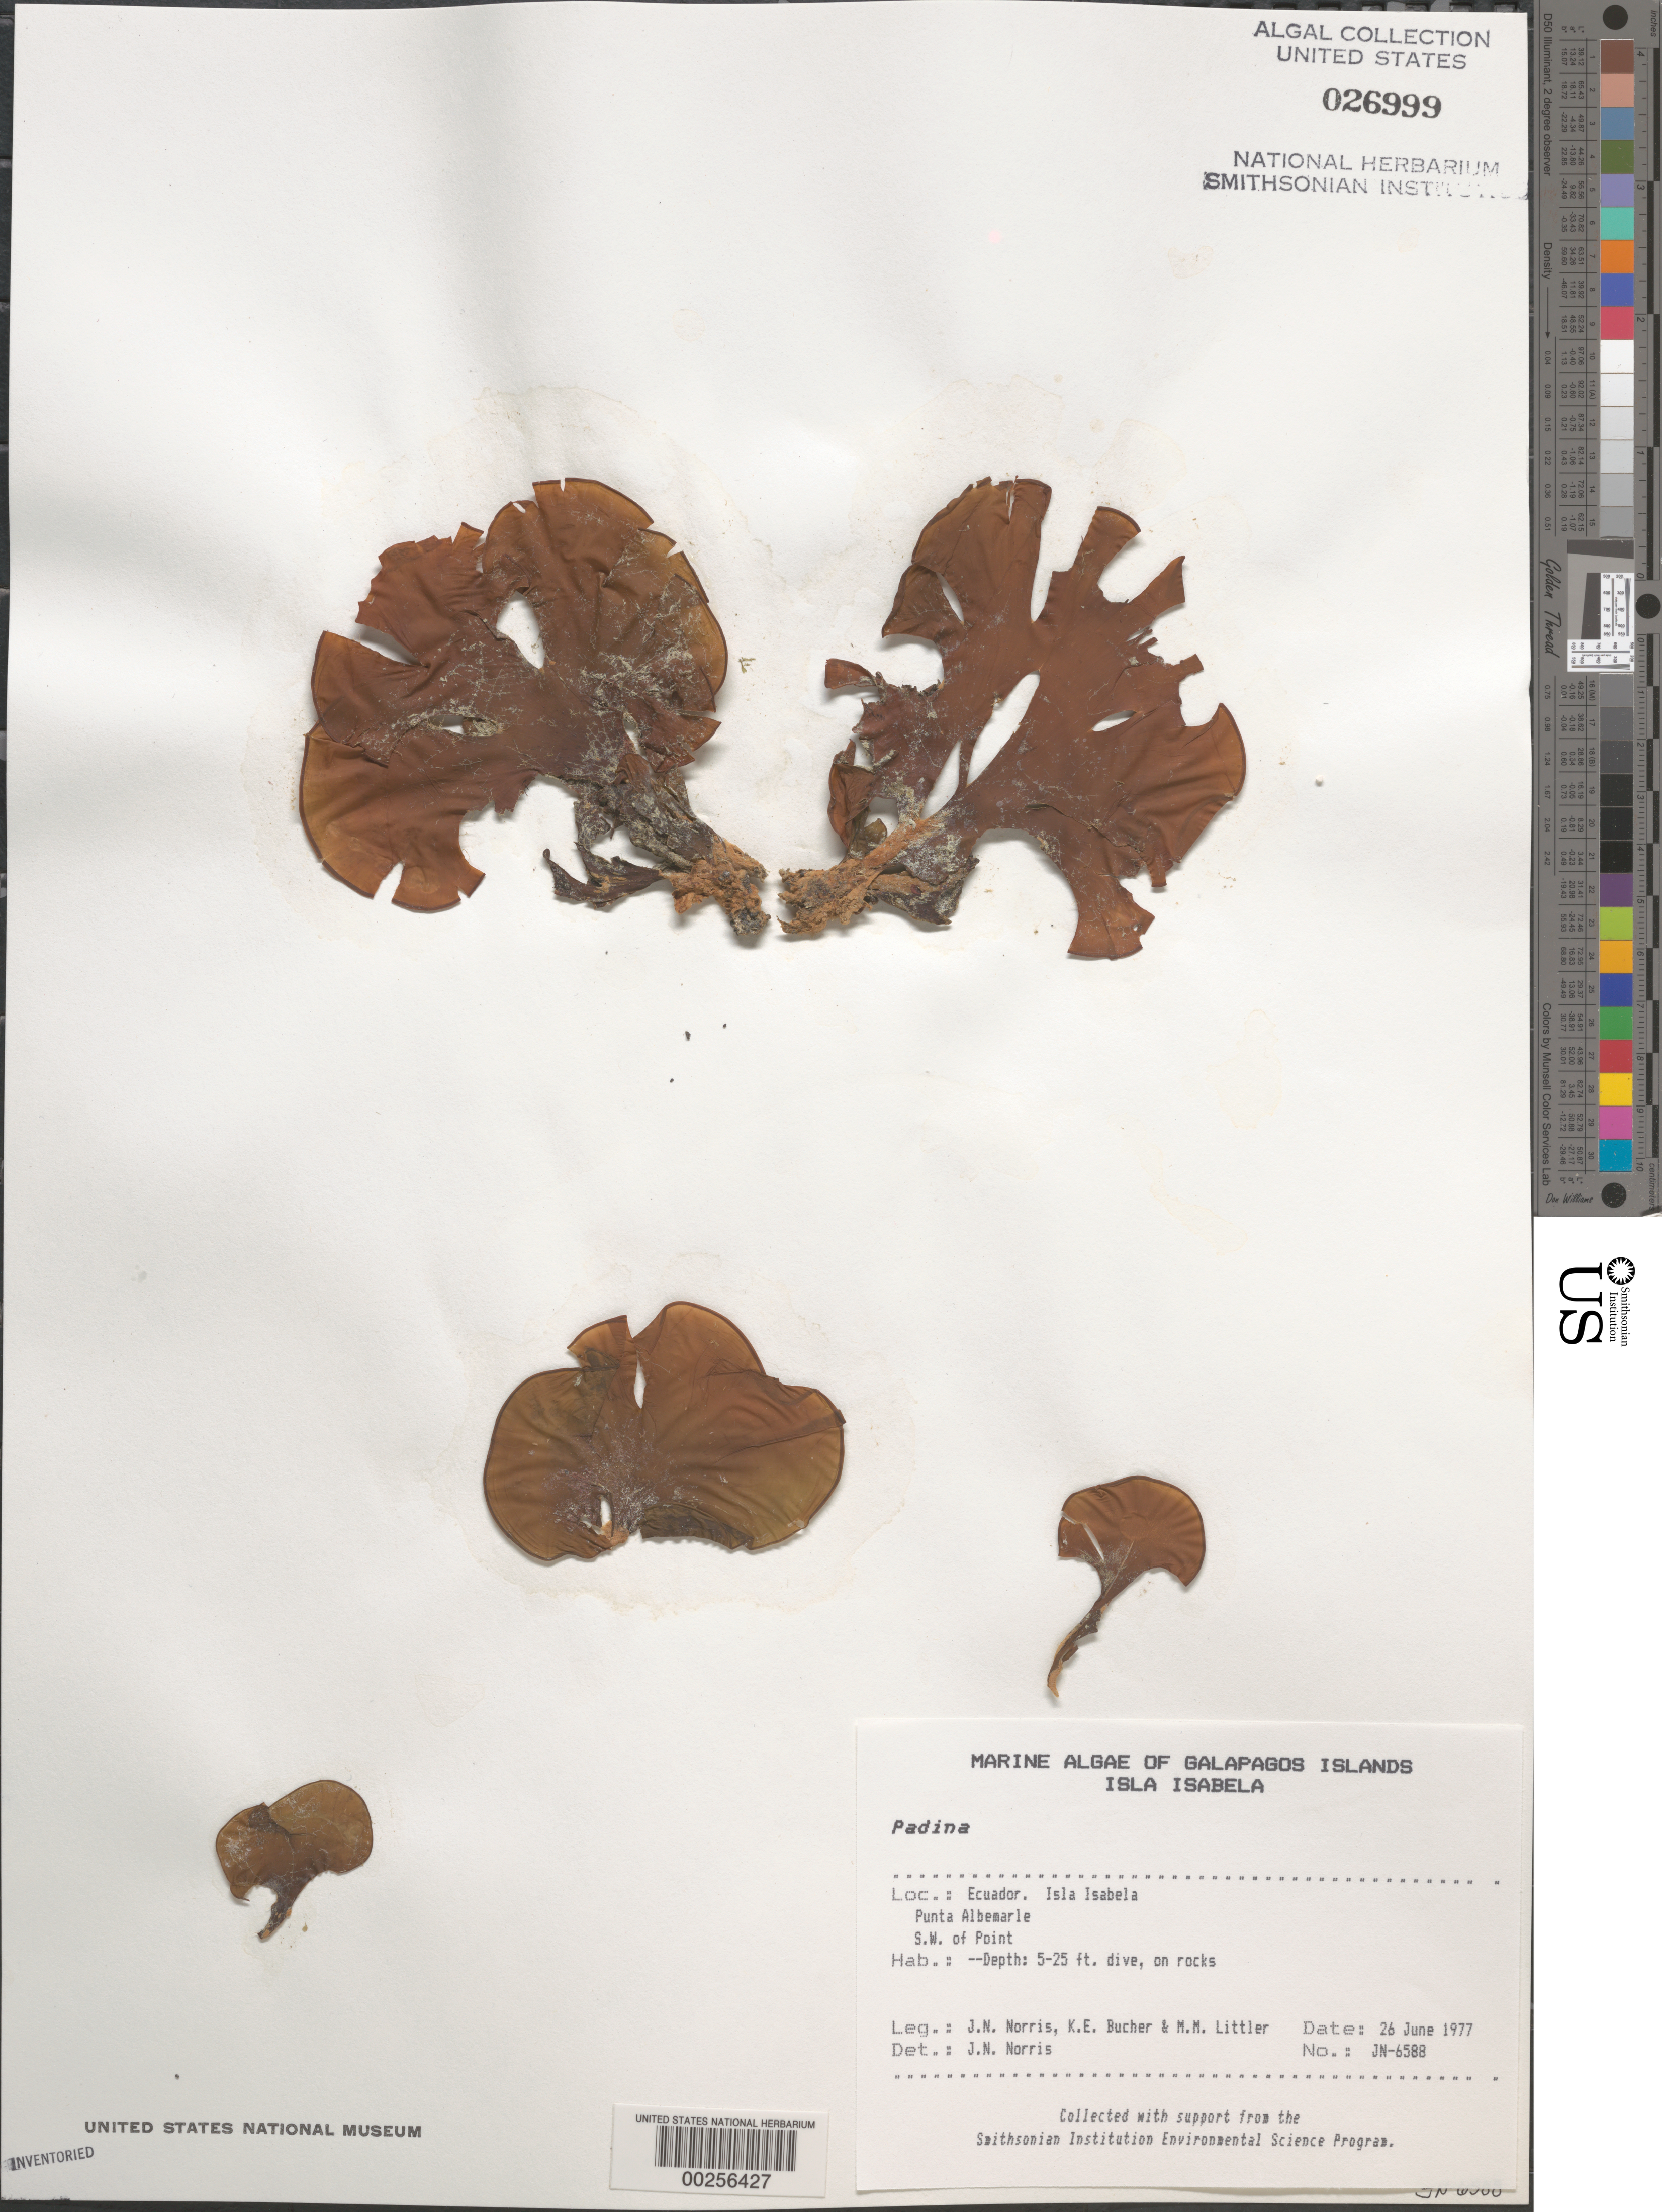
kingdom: Chromista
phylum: Ochrophyta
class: Phaeophyceae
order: Dictyotales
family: Dictyotaceae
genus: Padina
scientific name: Padina sp.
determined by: Norris, James N.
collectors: J. N. Norris, K. E. Bucher & M. M. Littler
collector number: JN-6588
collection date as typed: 26 Jun 1977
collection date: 1977-06-26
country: Ecuador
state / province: Colón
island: Isabela [Albemarle]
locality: Southwest of Punta Albemarle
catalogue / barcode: US 26999